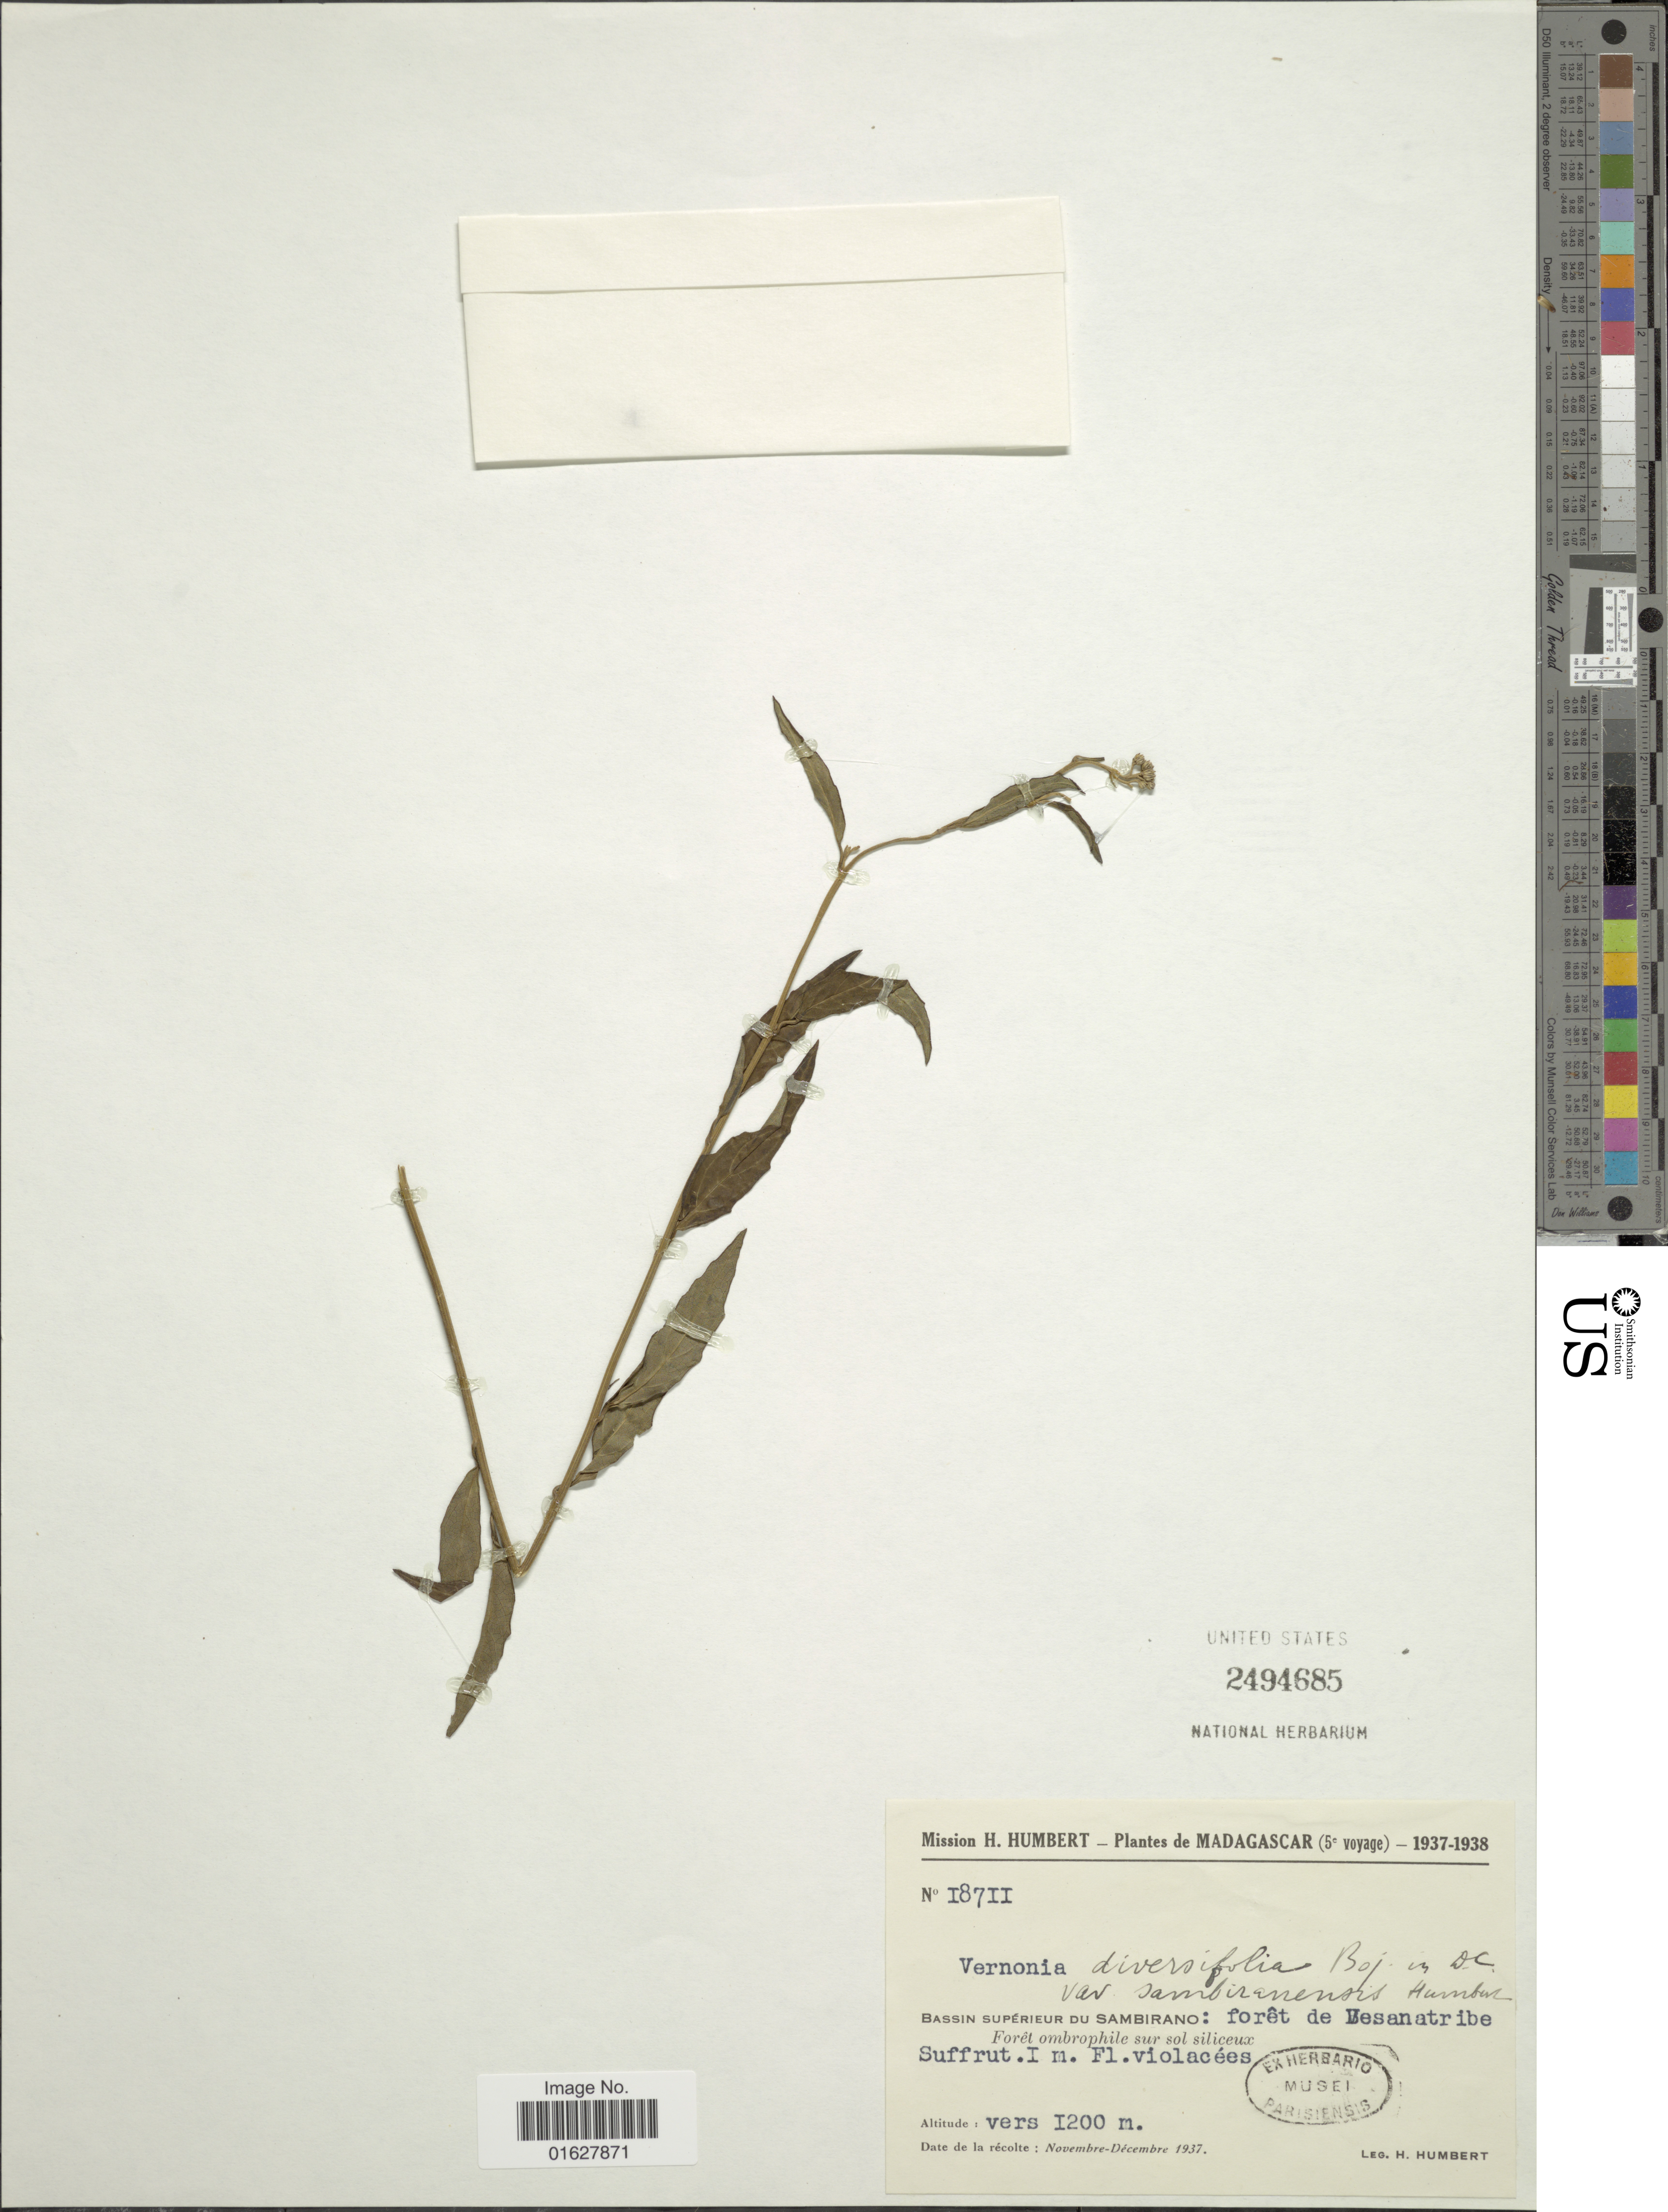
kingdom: Plantae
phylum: Tracheophyta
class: Magnoliopsida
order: Asterales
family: Asteraceae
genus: Vernonia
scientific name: Vernonia diversifolia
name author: Bojer ex DC.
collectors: H. Humbert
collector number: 18711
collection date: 1937-11/1937-12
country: Madagascar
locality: Bassin Superieur du Sambirano: foret de Besanatribe. Foret ombrophile sur sol silliceux.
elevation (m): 1200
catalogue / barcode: US 2494685